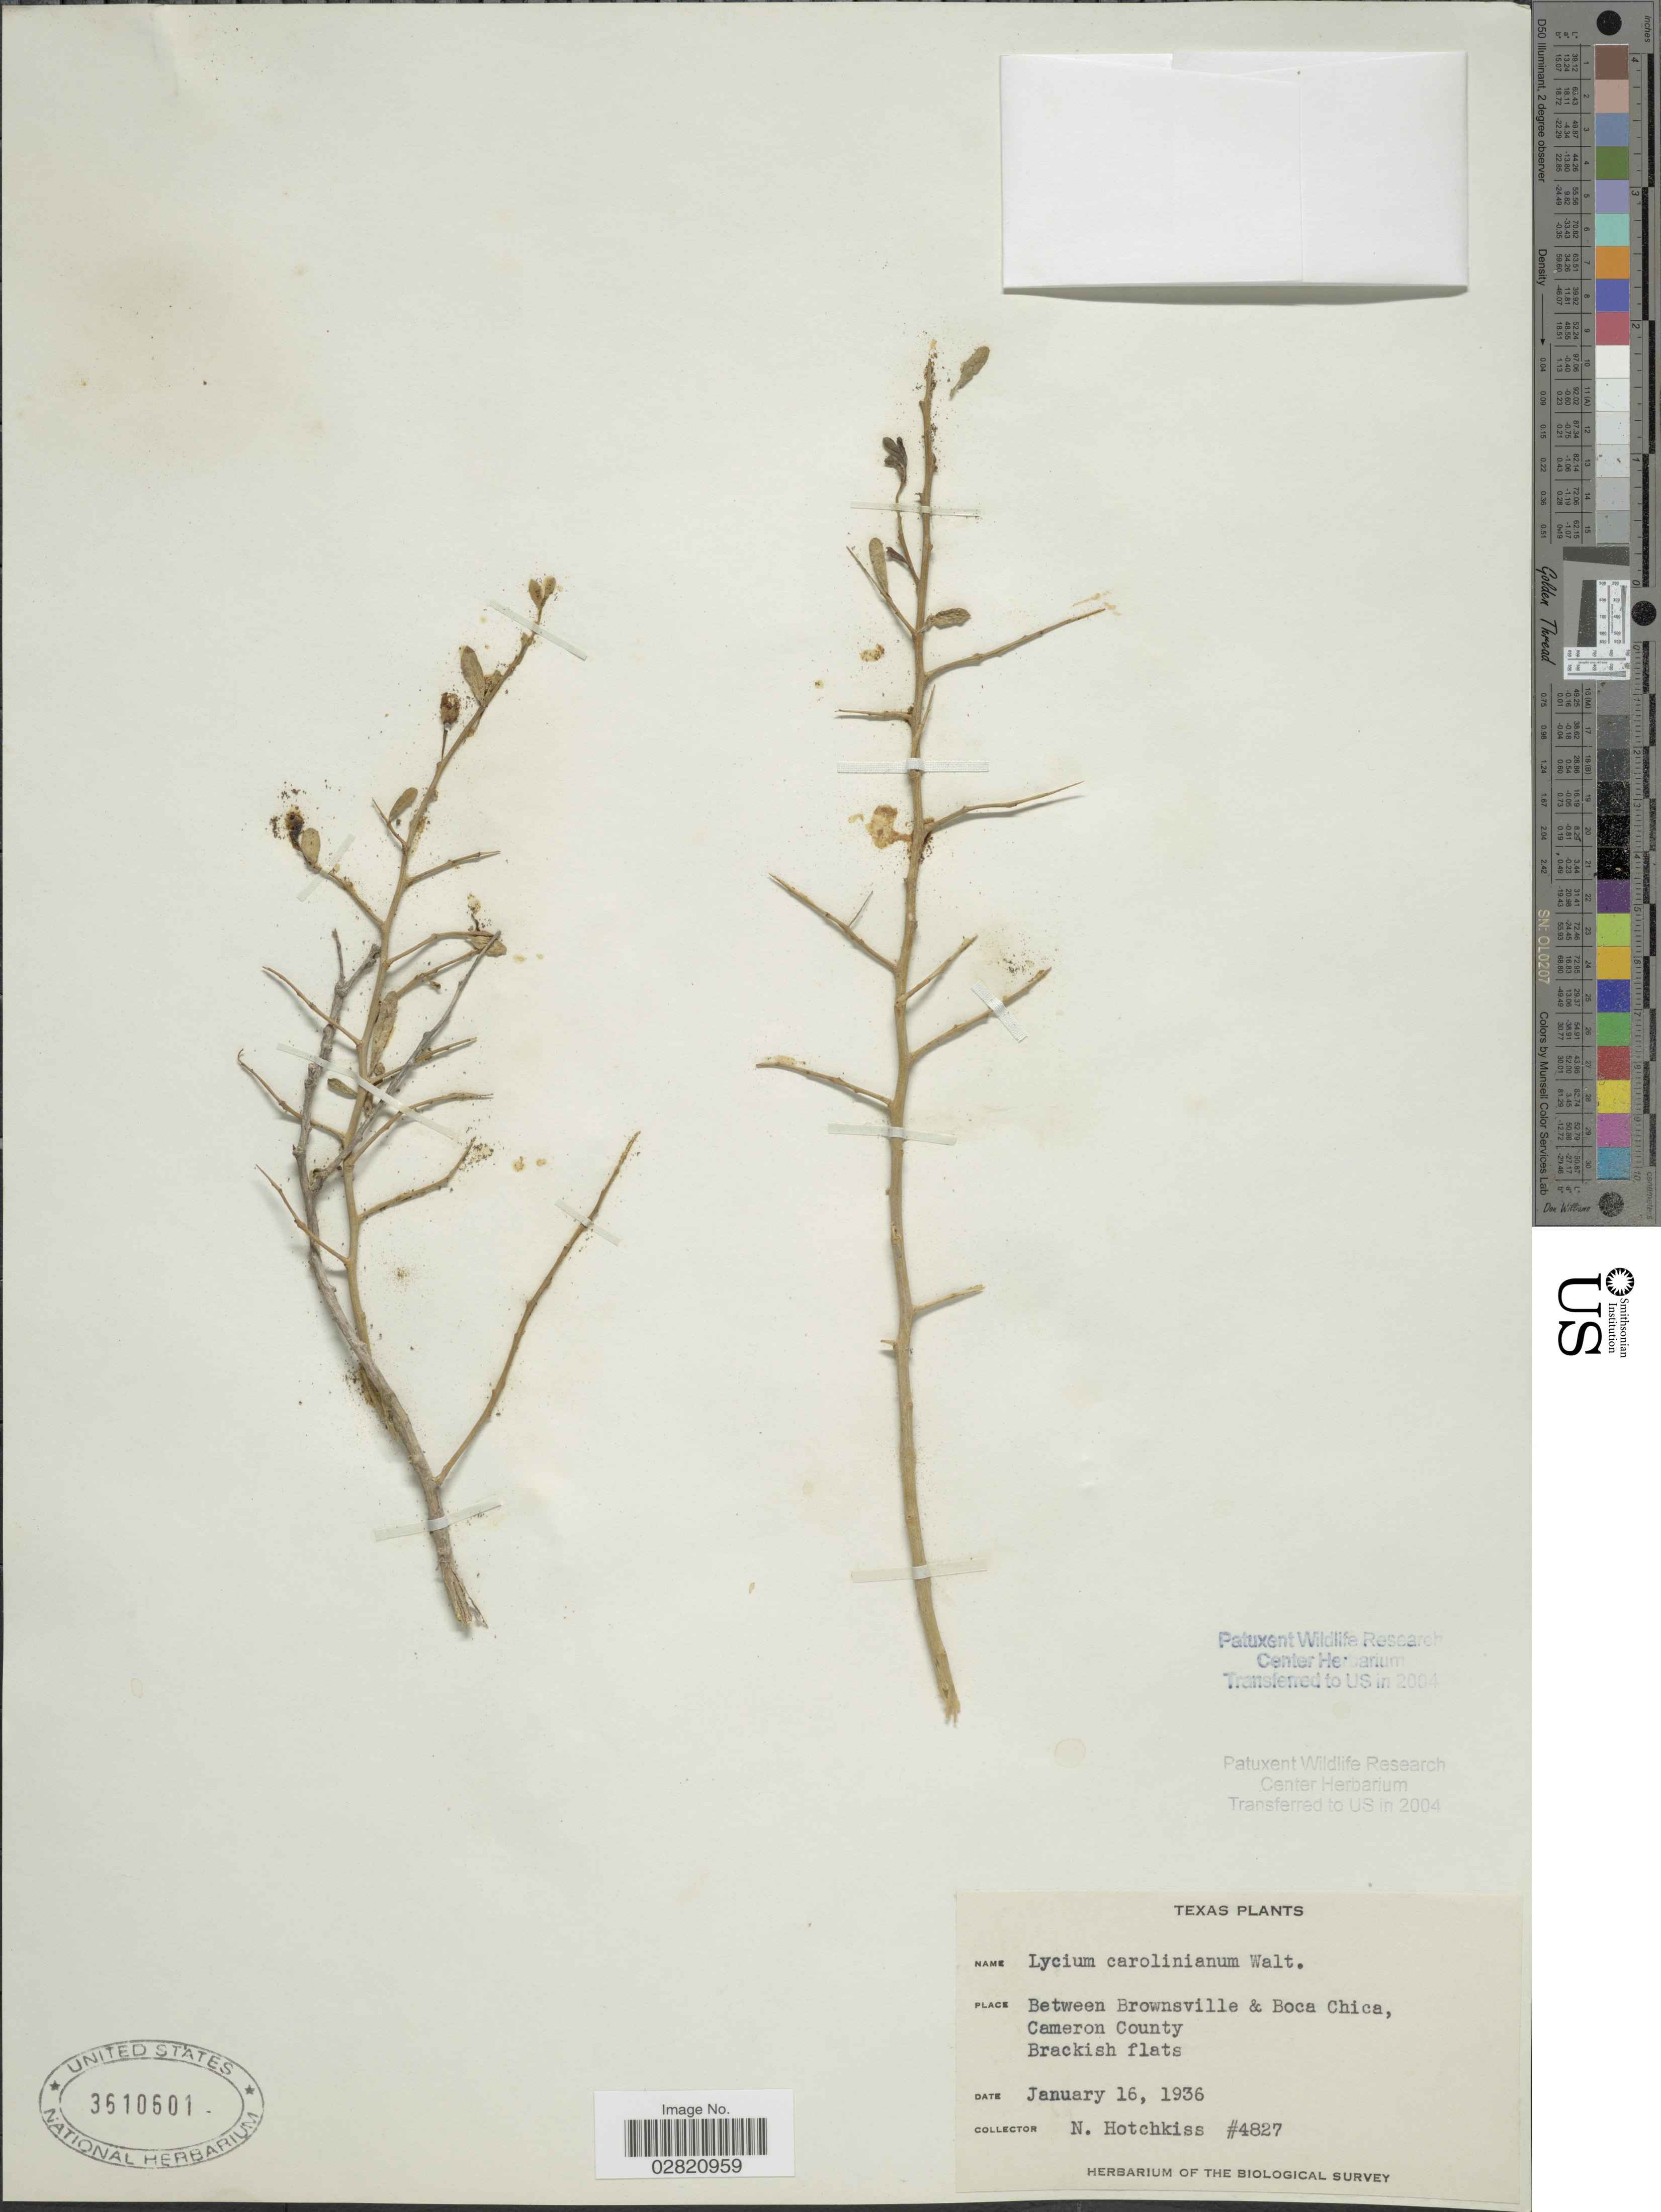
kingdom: Plantae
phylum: Tracheophyta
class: Magnoliopsida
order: Solanales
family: Solanaceae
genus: Lycium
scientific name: Lycium carolinianum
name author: Walter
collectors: N. Hotchkiss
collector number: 4827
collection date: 1936-01-16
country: United States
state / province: Texas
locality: Between Brownsville & Boca Chica, Cameron County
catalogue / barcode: US 3610601